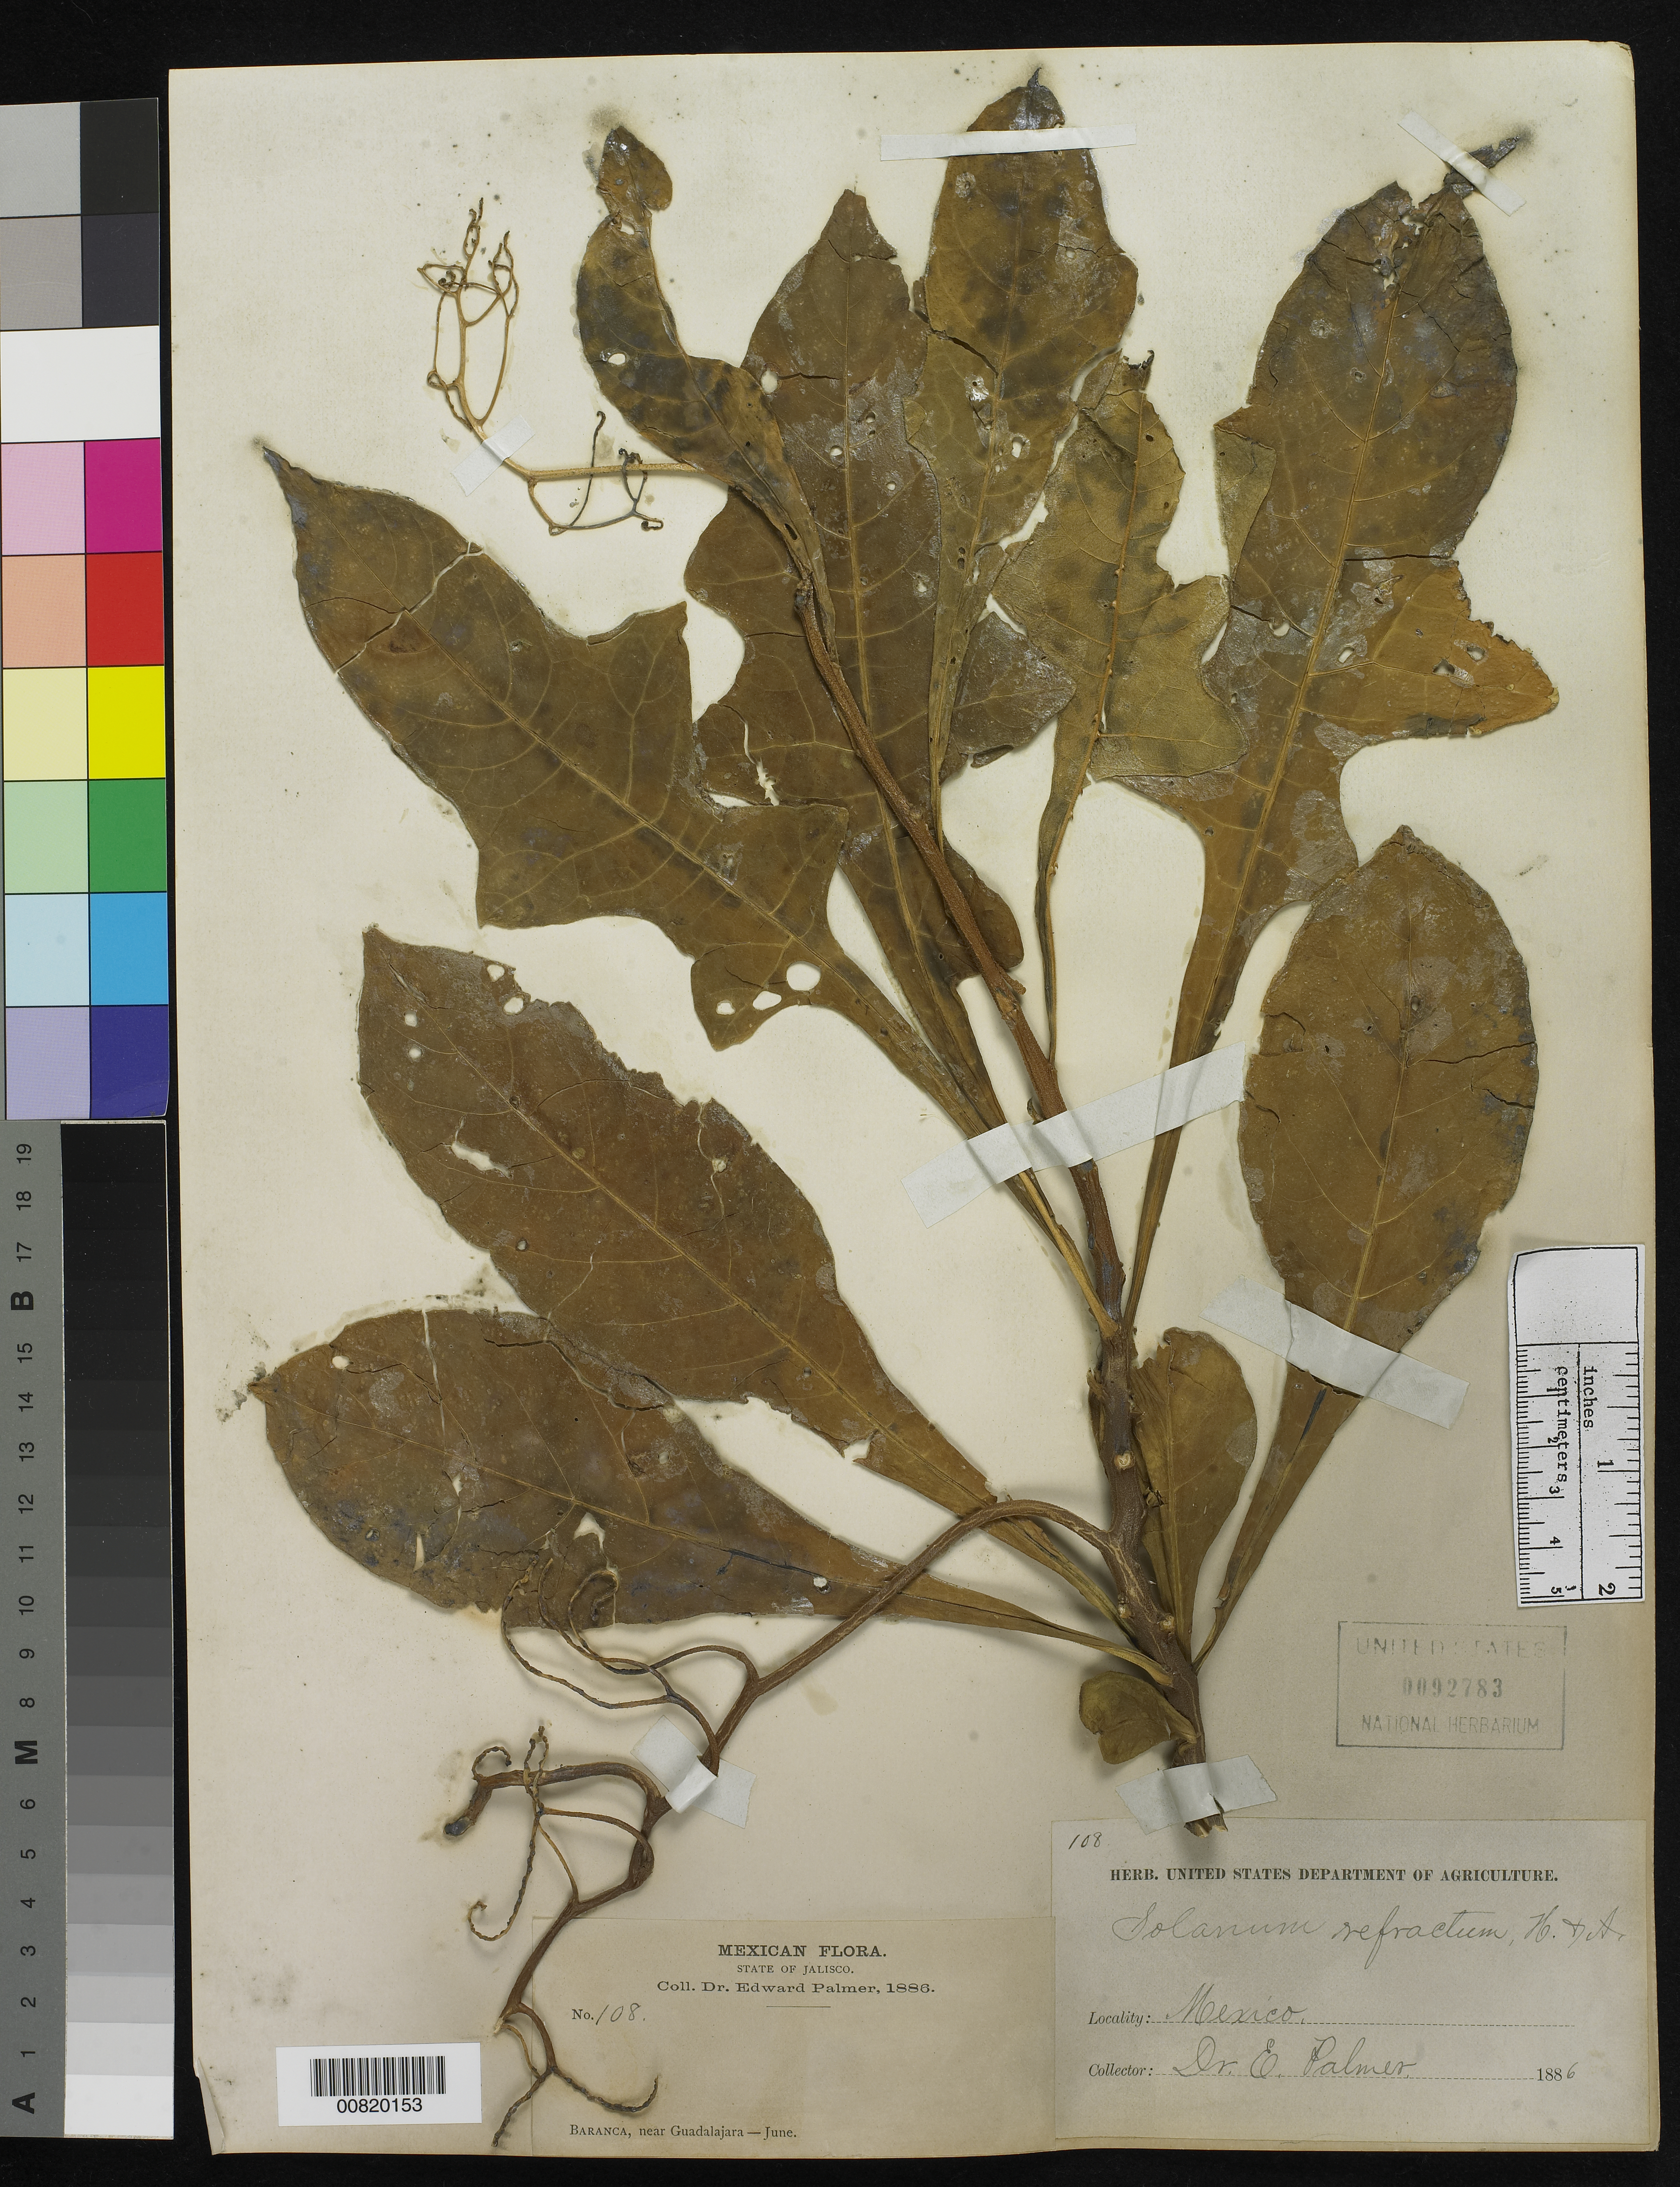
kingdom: Plantae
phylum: Tracheophyta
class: Magnoliopsida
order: Solanales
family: Solanaceae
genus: Solanum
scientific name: Solanum refractum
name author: Hook. & Arn.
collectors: E. Palmer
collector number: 108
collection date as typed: Jun 1886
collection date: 1886-06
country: Mexico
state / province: Jalisco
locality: Barranca, near Guadalajara, Jalisco.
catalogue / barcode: US 92783